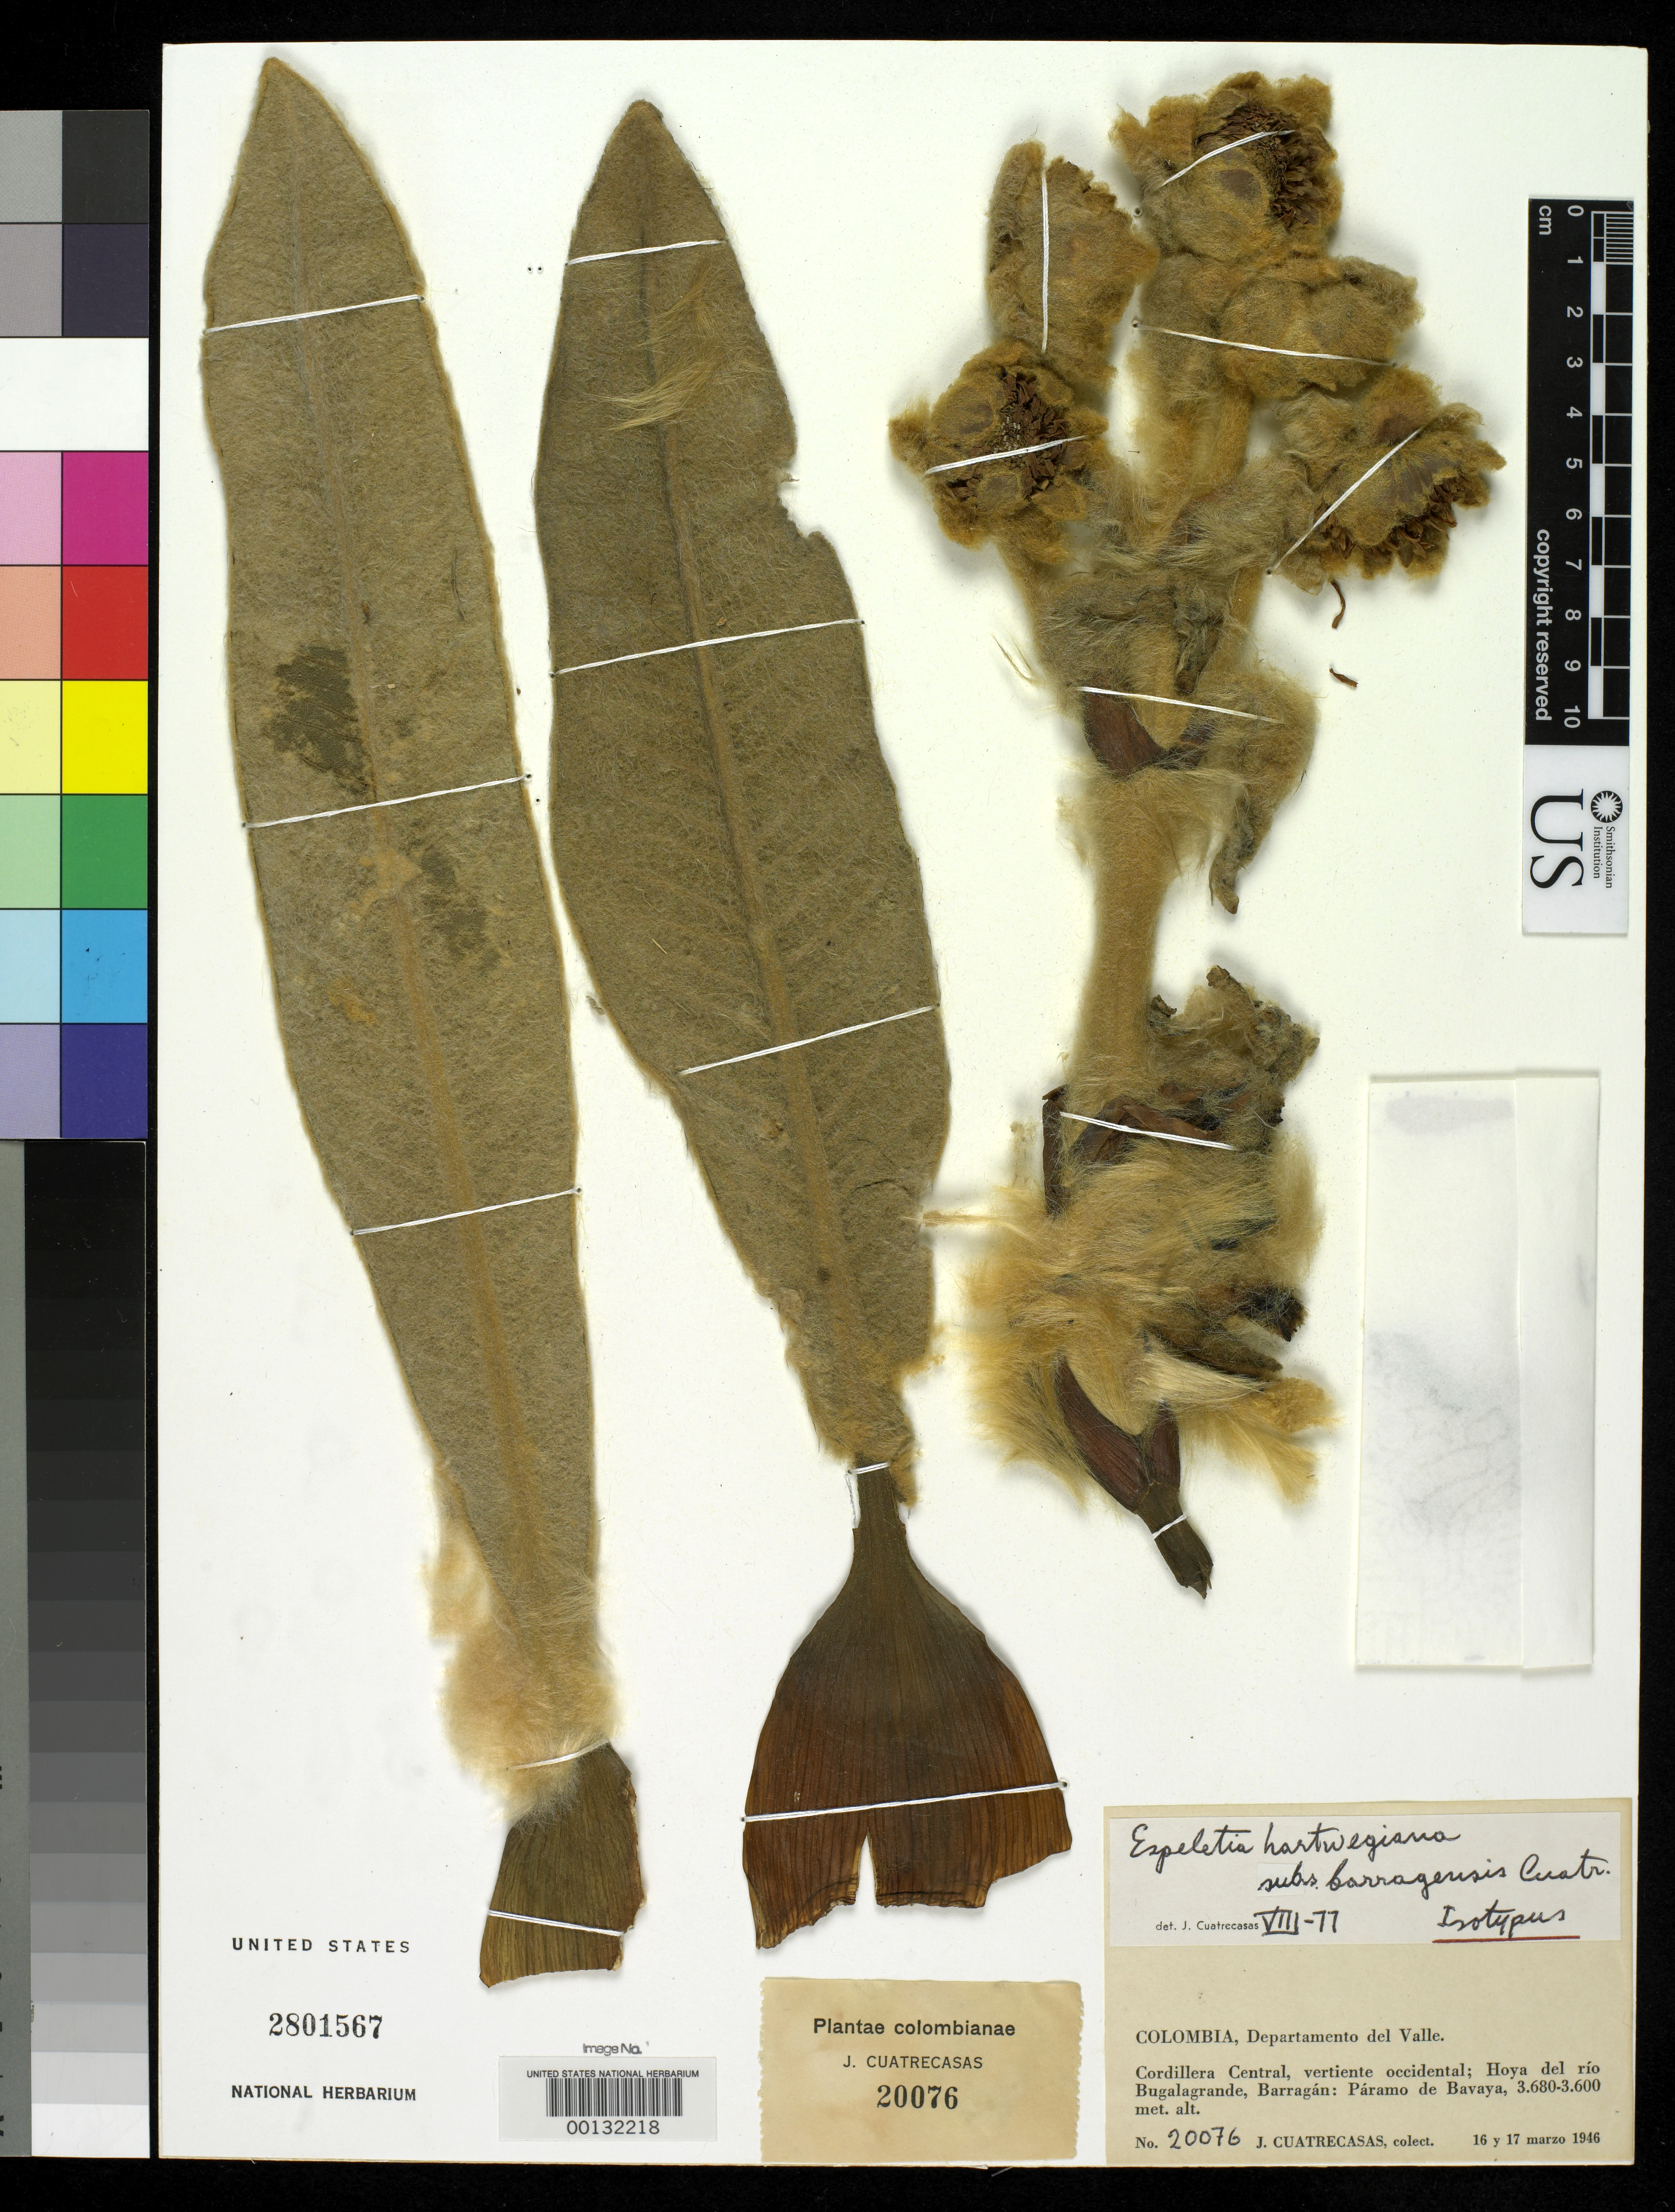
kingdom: Plantae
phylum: Tracheophyta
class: Magnoliopsida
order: Asterales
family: Asteraceae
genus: Espeletia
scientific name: Espeletia hartwegiana subsp. barragensis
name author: Cuatrec.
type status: Isotype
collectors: J. Cuatrecasas & H. García Barriga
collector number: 20076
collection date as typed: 16 Mar 1946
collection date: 1946-03-16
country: Colombia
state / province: Valle del Cauca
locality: Cordillera Central, Valley of Rio Bugla Grande, Paramillo de Santa Lucia (Páramo de Bavaya).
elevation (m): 3680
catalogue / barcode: US 2801567